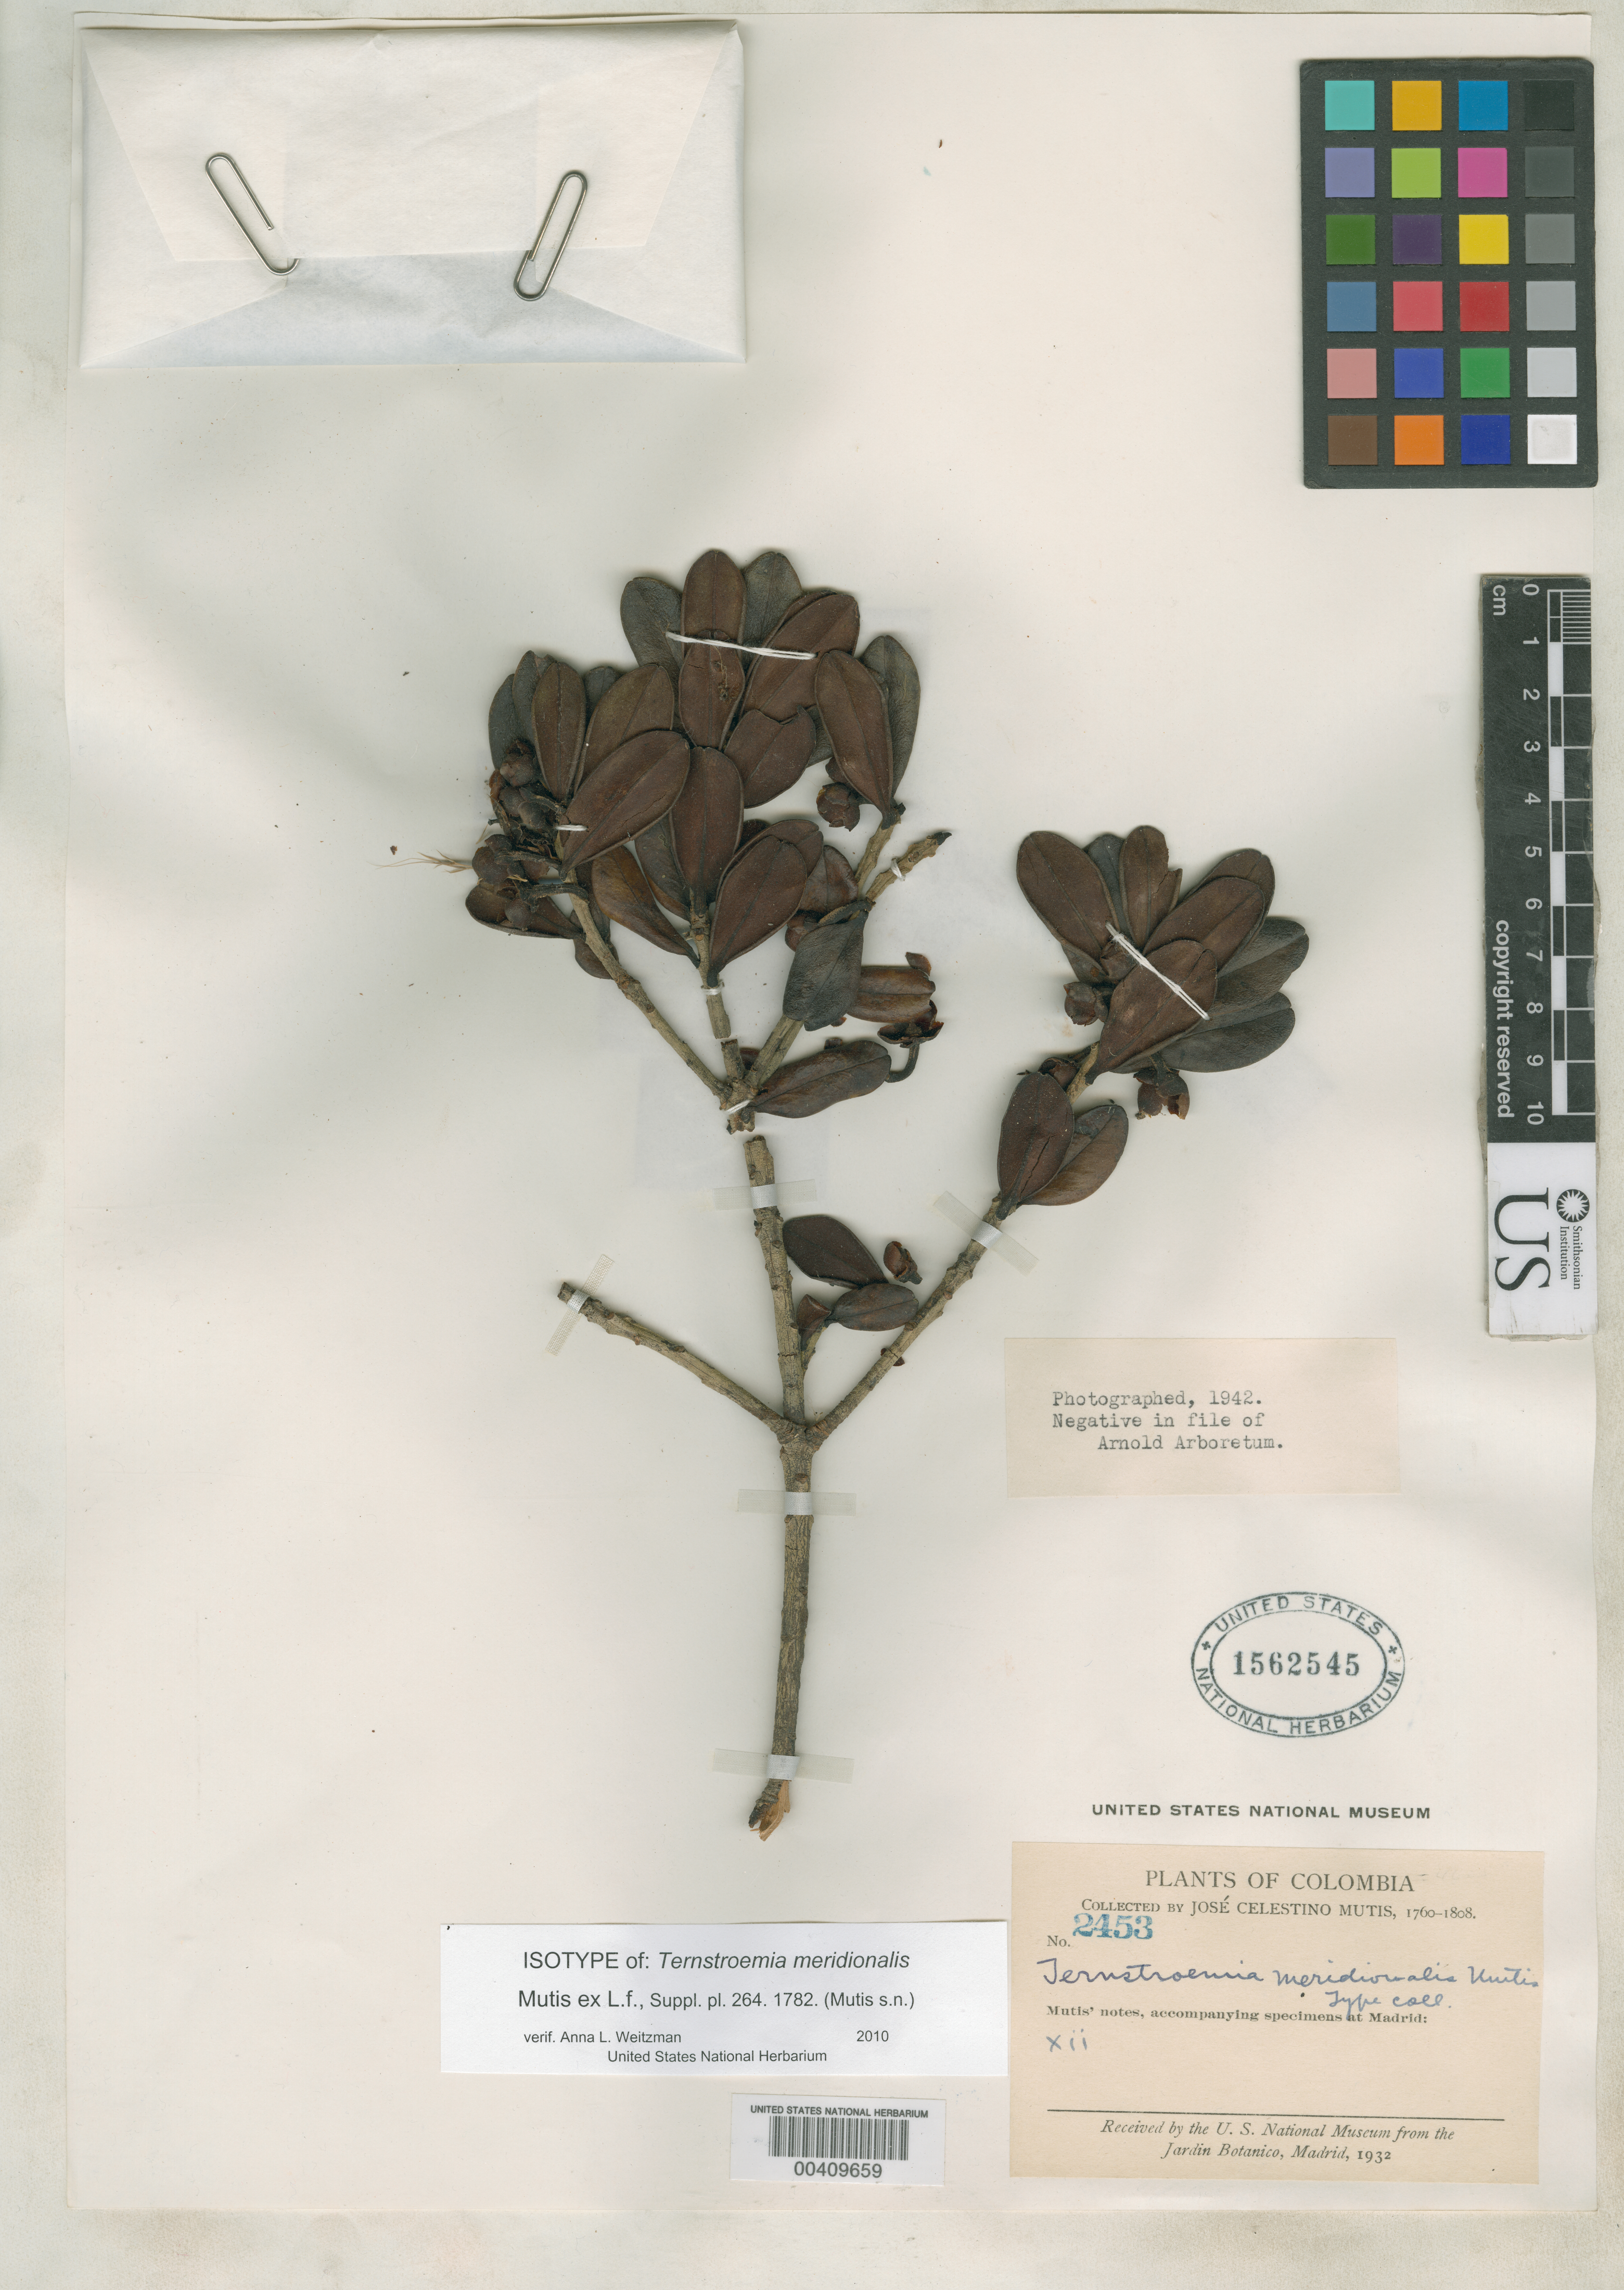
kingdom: Plantae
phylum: Tracheophyta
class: Magnoliopsida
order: Ericales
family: Pentaphylacaceae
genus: Ternstroemia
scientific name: Ternstroemia meridionalis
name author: Mutis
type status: Type Collection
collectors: J. C. B. Mutis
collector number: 2453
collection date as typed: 1760 to -- --- 1808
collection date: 1760/1808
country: Colombia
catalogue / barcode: US 1562545